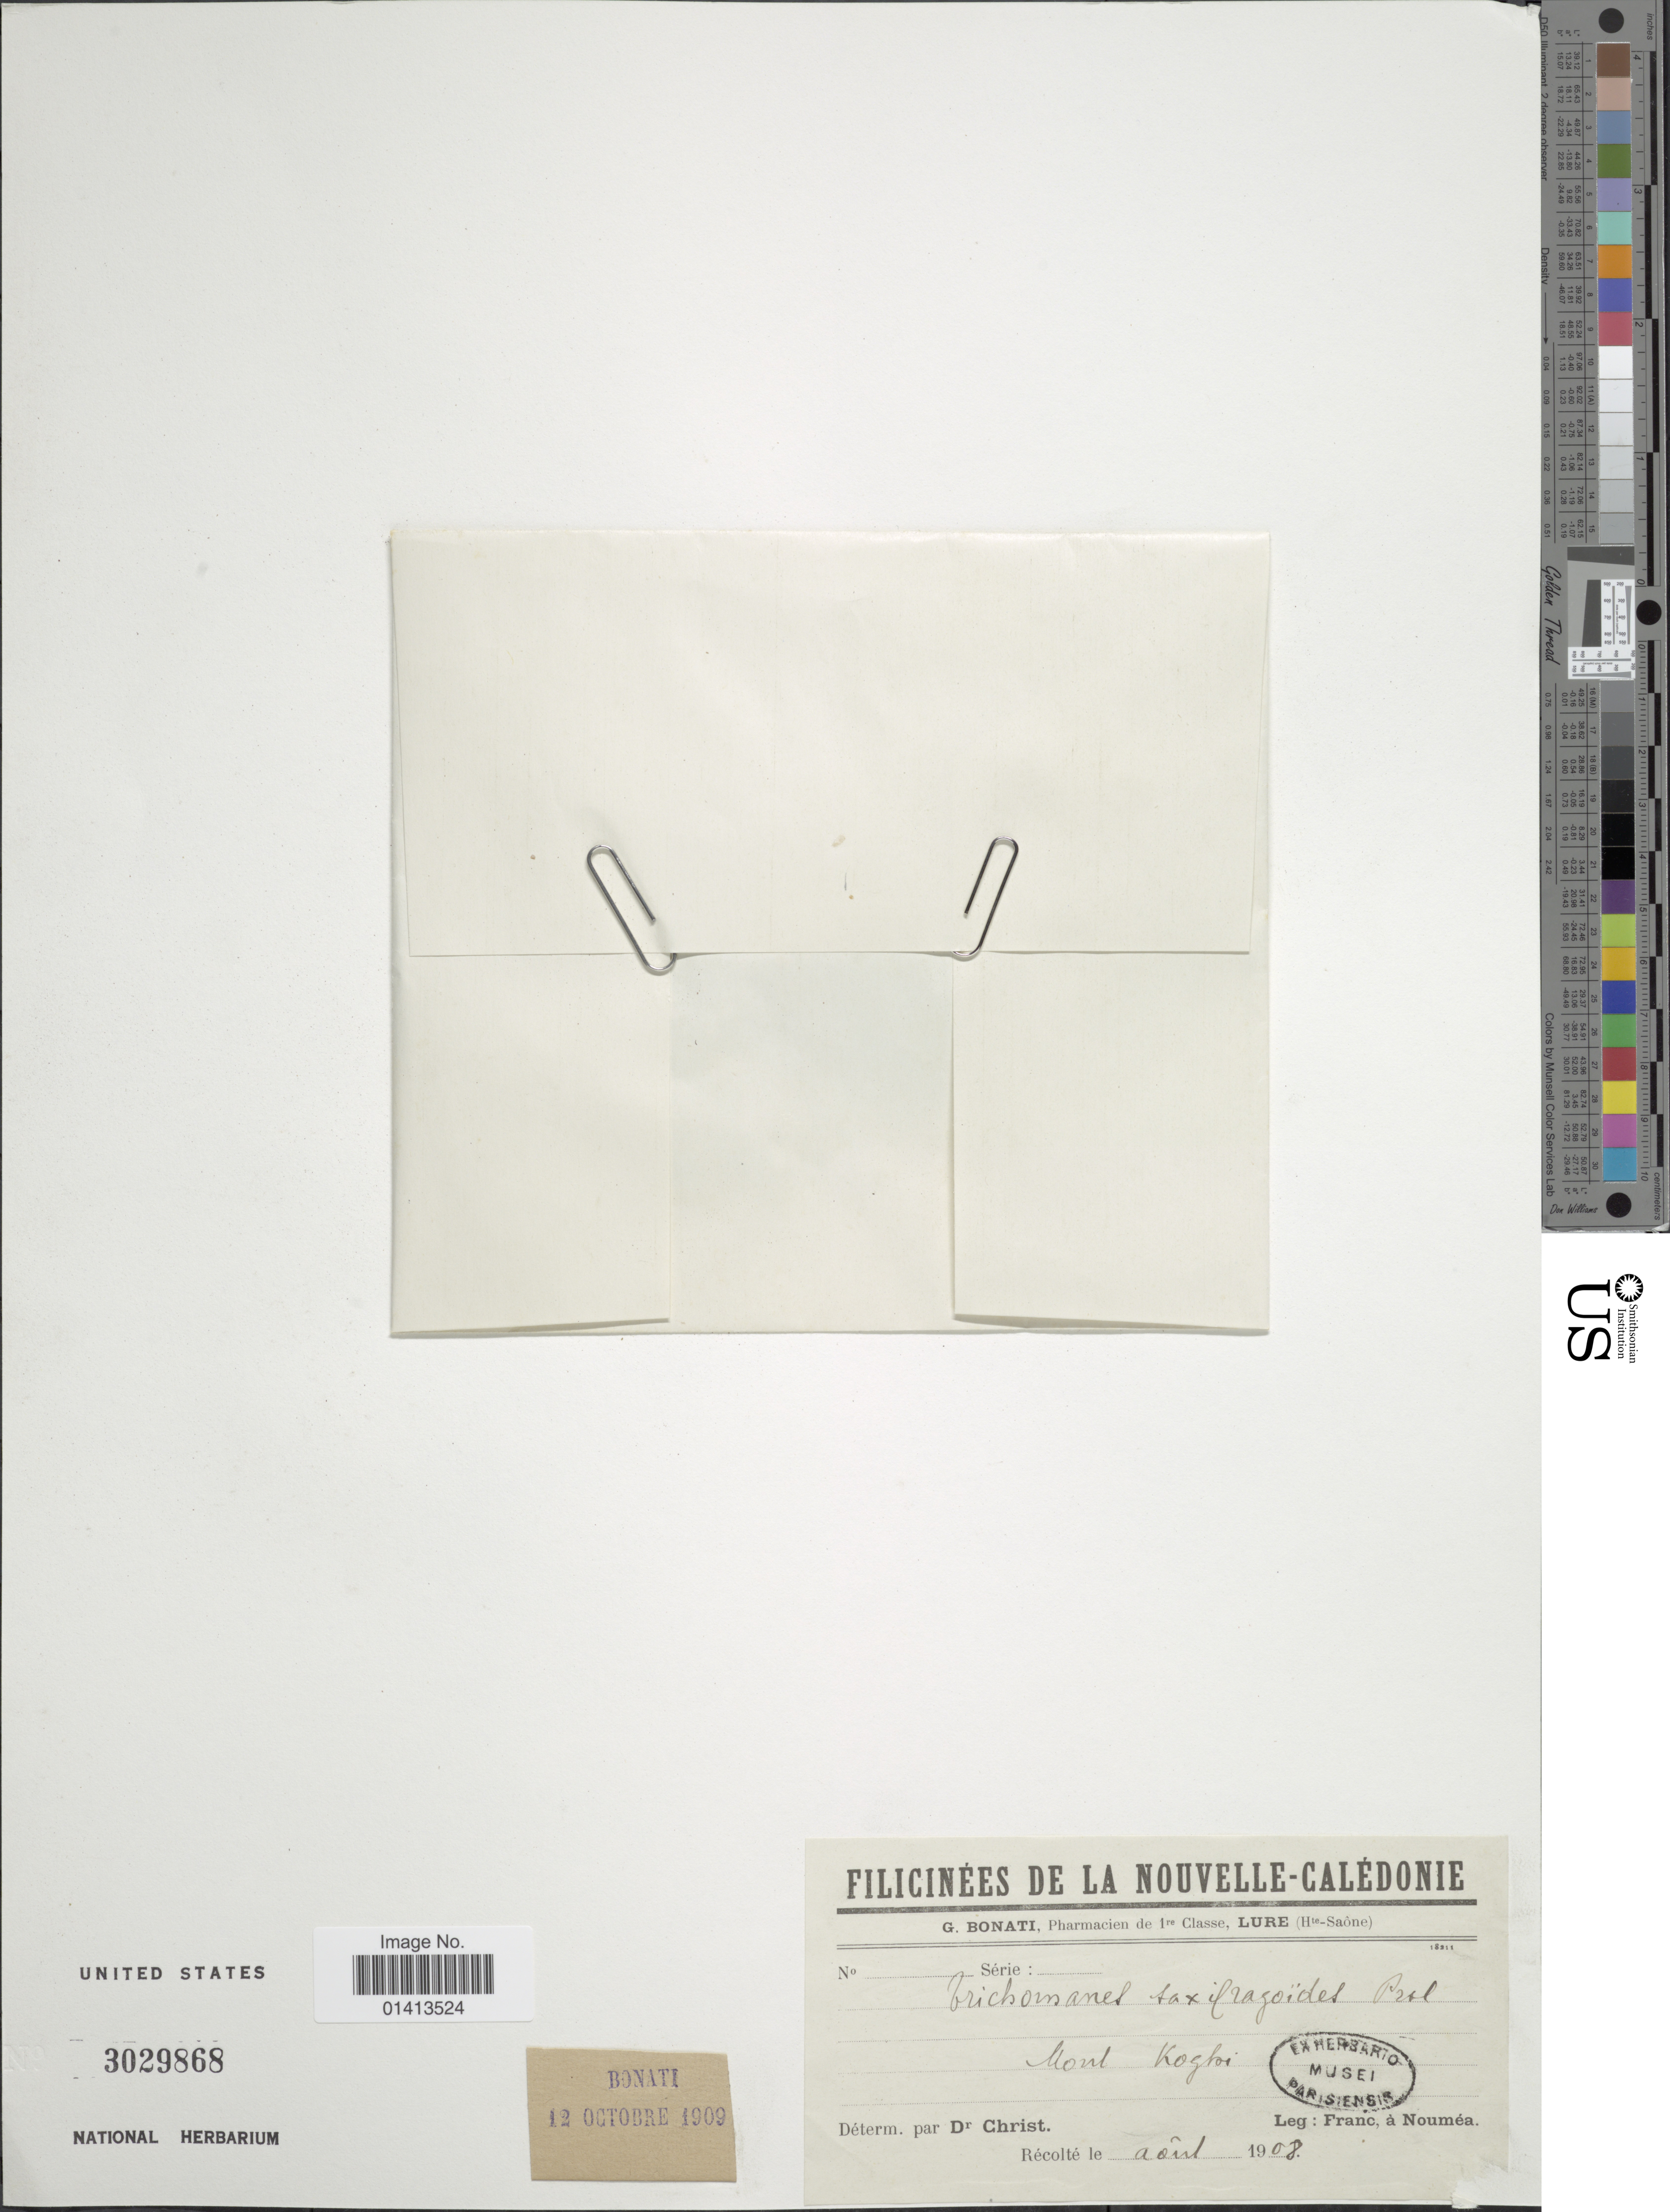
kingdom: Plantae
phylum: Tracheophyta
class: Polypodiopsida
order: Hymenophyllales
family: Hymenophyllaceae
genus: Crepidomanes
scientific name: Crepidomanes saxifragoides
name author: (C. Presl) P.S. Green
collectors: F. Noumea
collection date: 1908-08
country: New Caledonia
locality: Mont Koghoi [interpreted]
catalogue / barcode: US 3029868